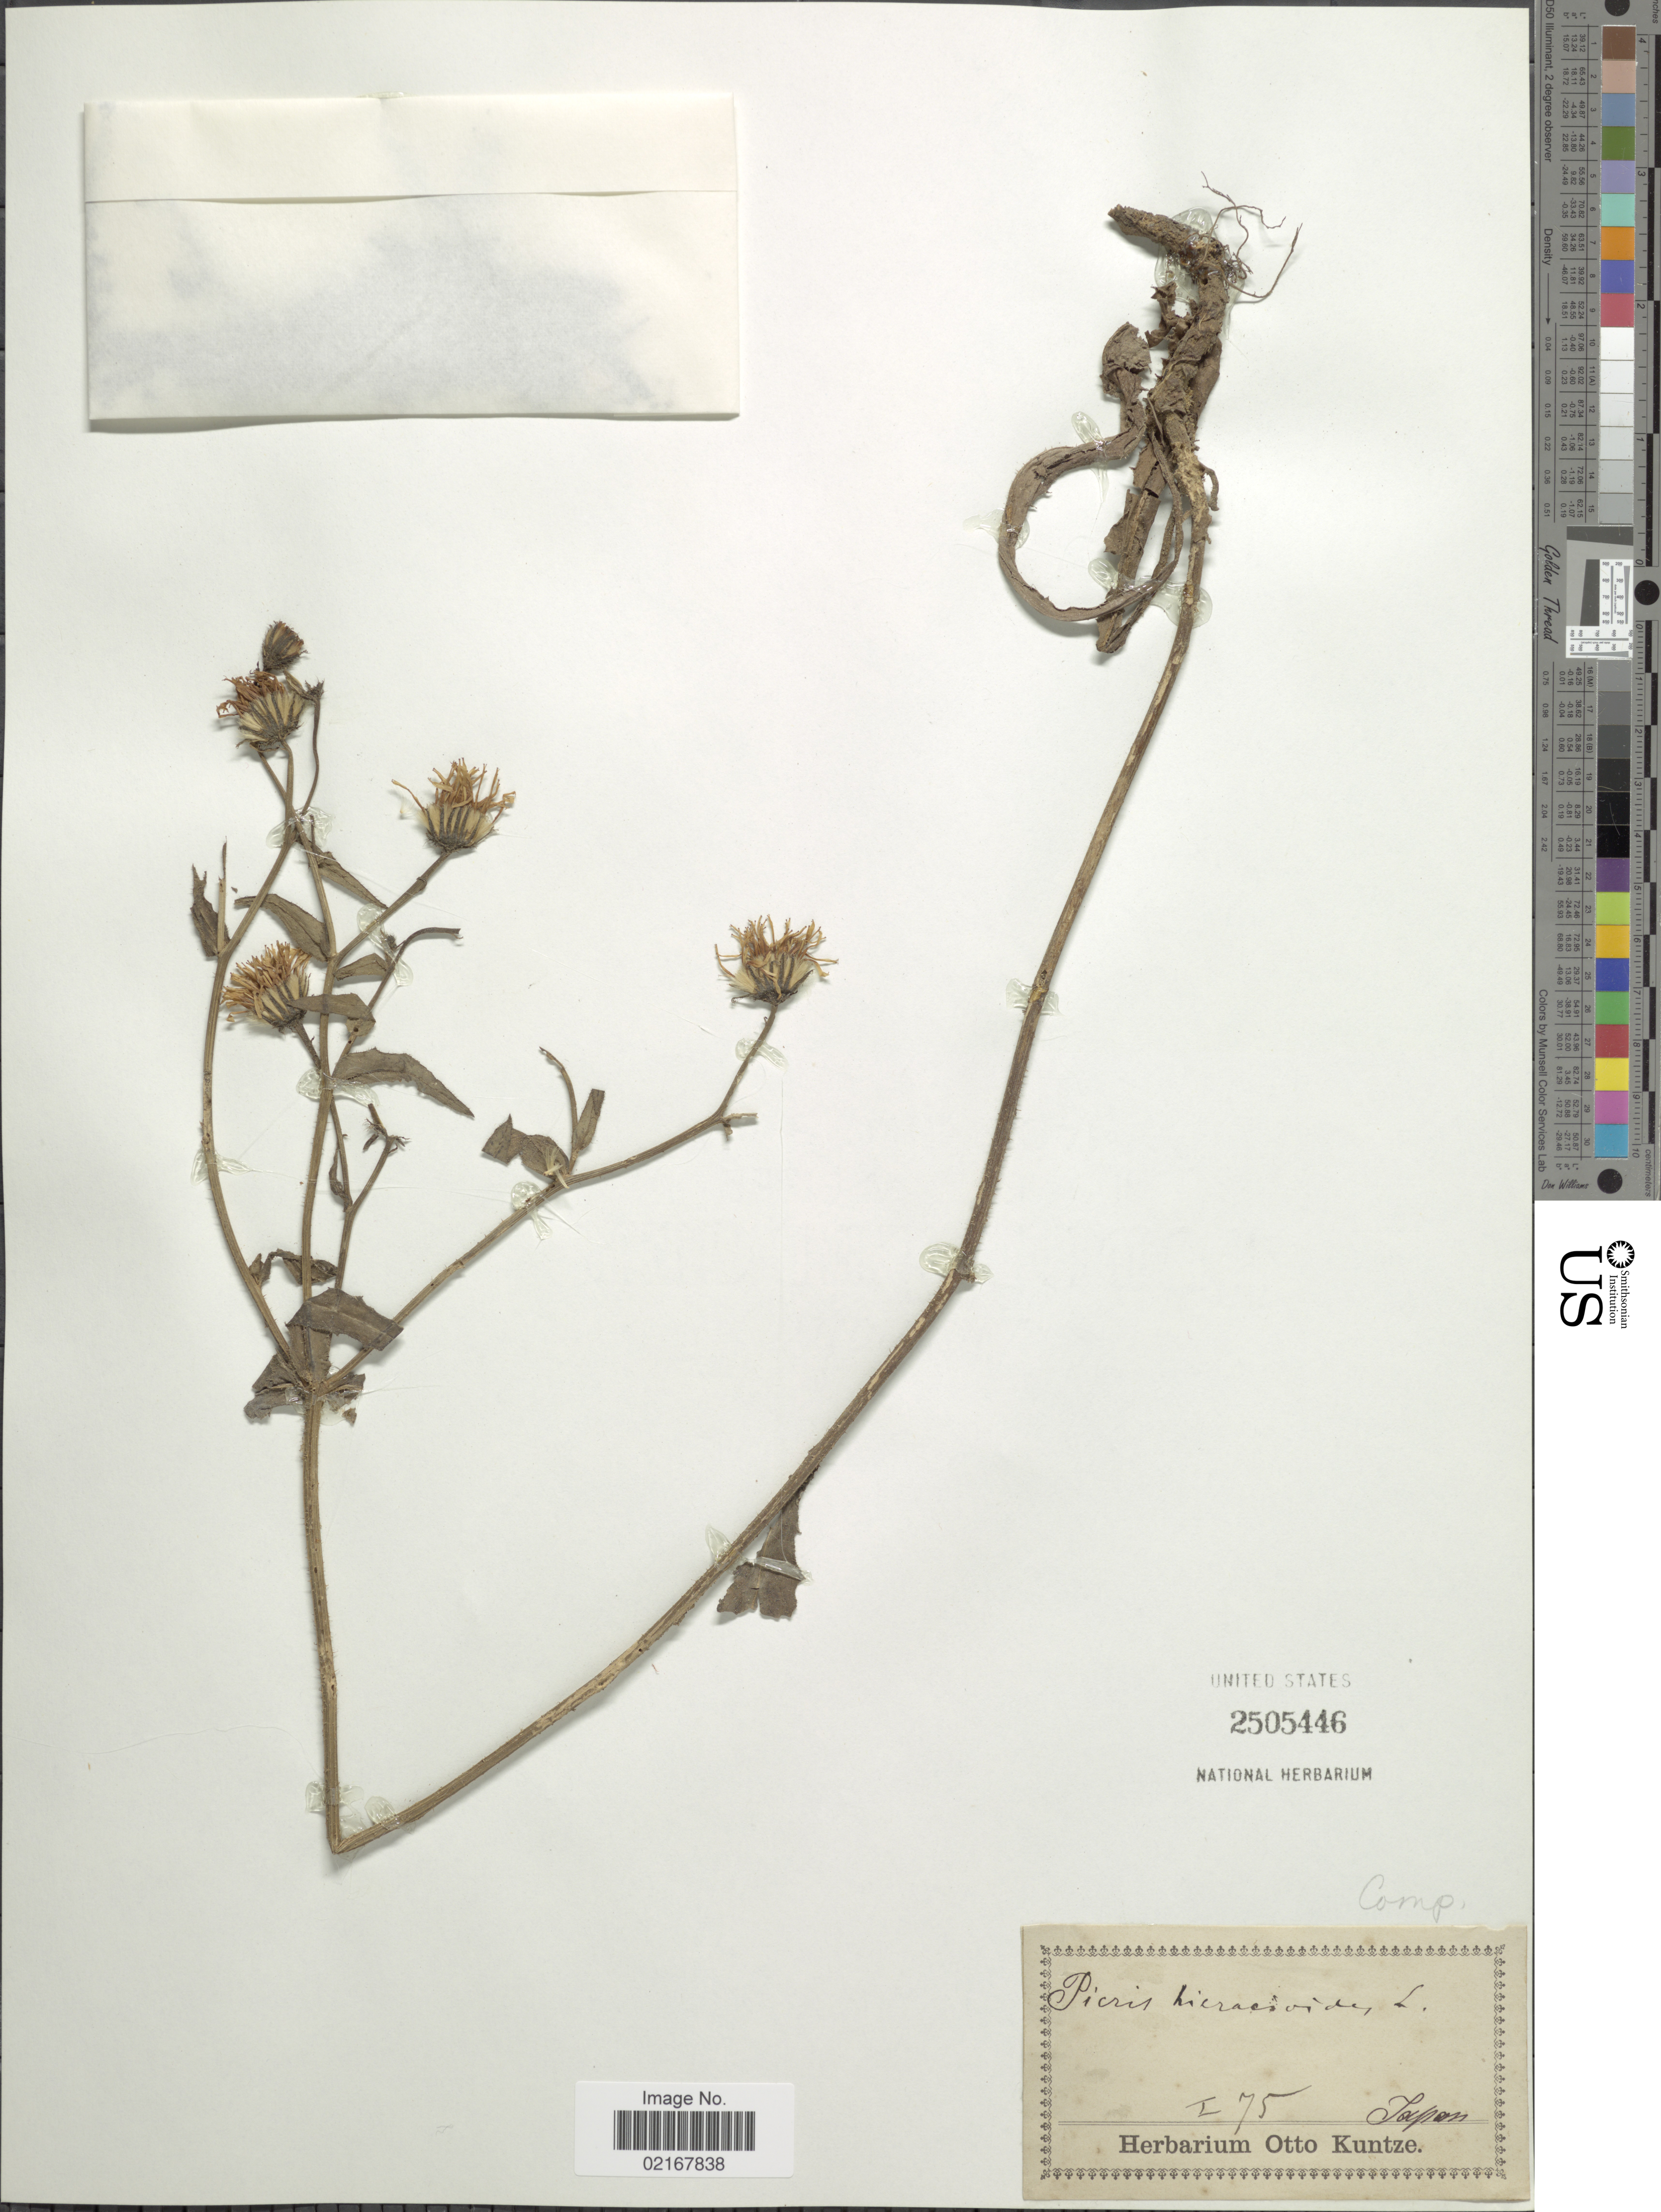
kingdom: Plantae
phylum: Tracheophyta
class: Magnoliopsida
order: Asterales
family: Asteraceae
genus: Picris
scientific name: Picris hieracioides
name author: L.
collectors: ex herb. Otto Kuntze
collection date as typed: Transcribed d/m/y: /1/75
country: Japan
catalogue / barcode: US 2505446